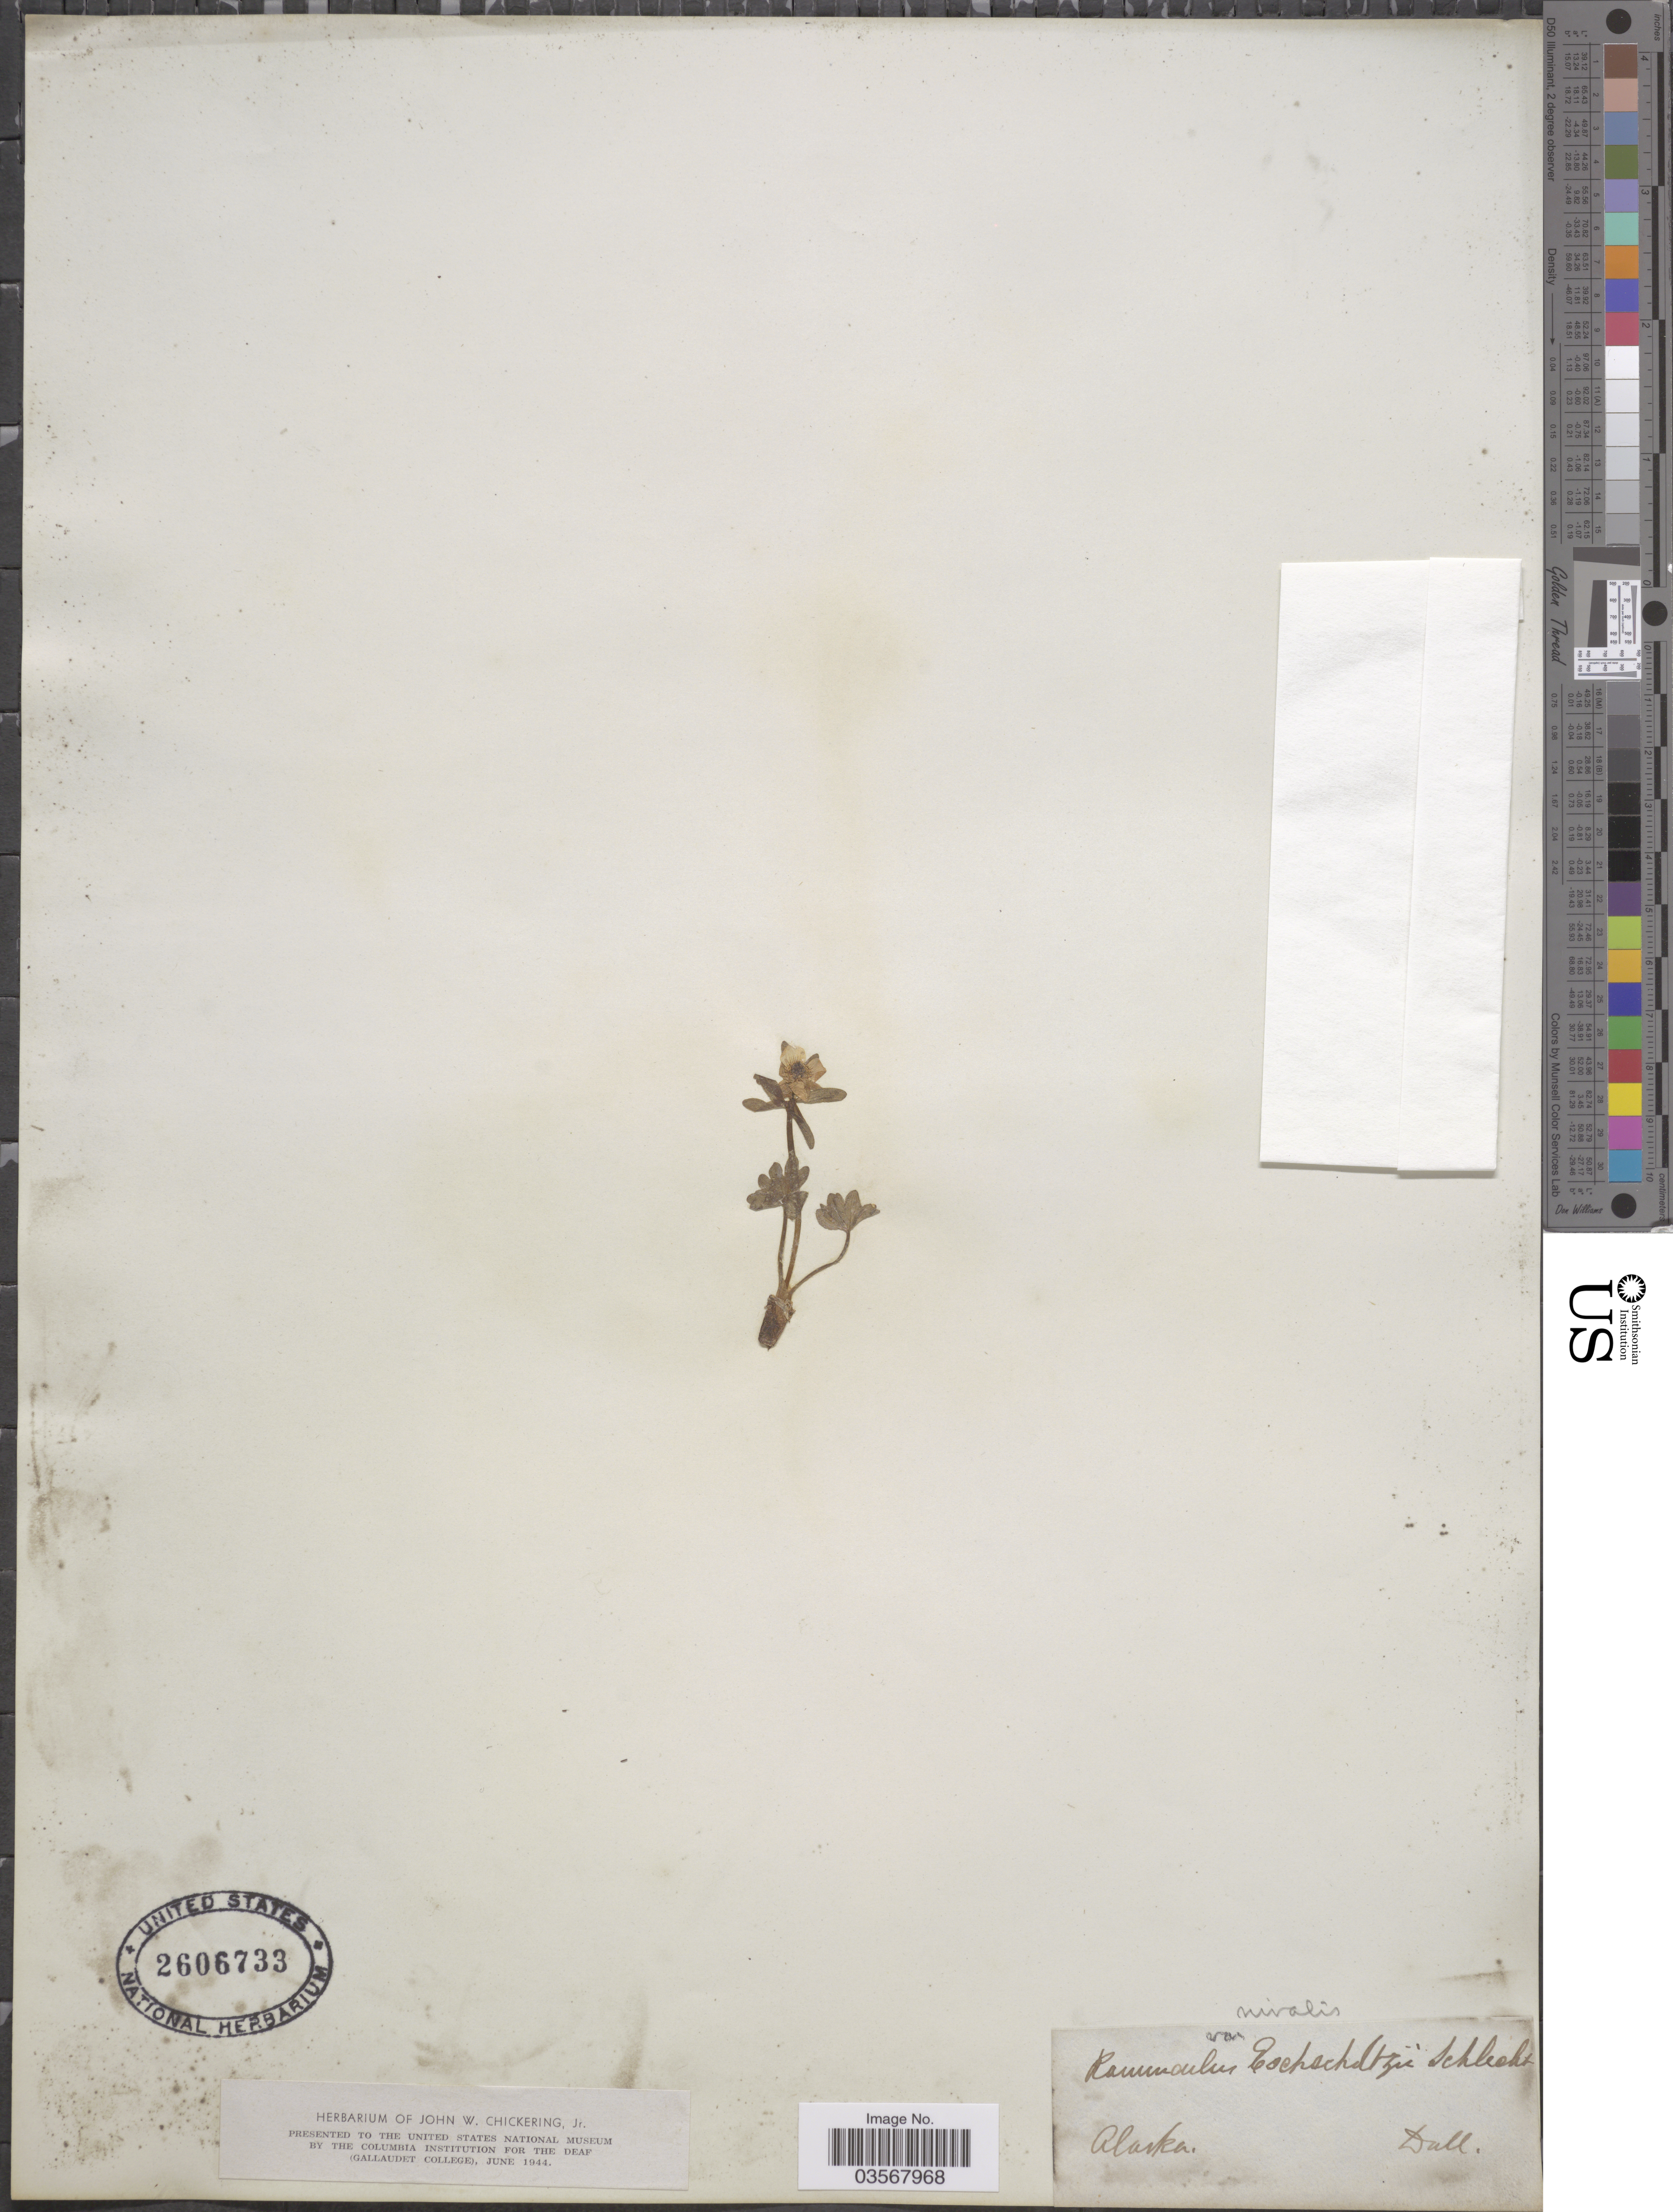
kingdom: Plantae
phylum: Tracheophyta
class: Magnoliopsida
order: Ranunculales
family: Ranunculaceae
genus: Ranunculus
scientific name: Ranunculus nivalis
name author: L.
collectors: -. Dull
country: United States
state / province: Alaska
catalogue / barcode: US 2606733